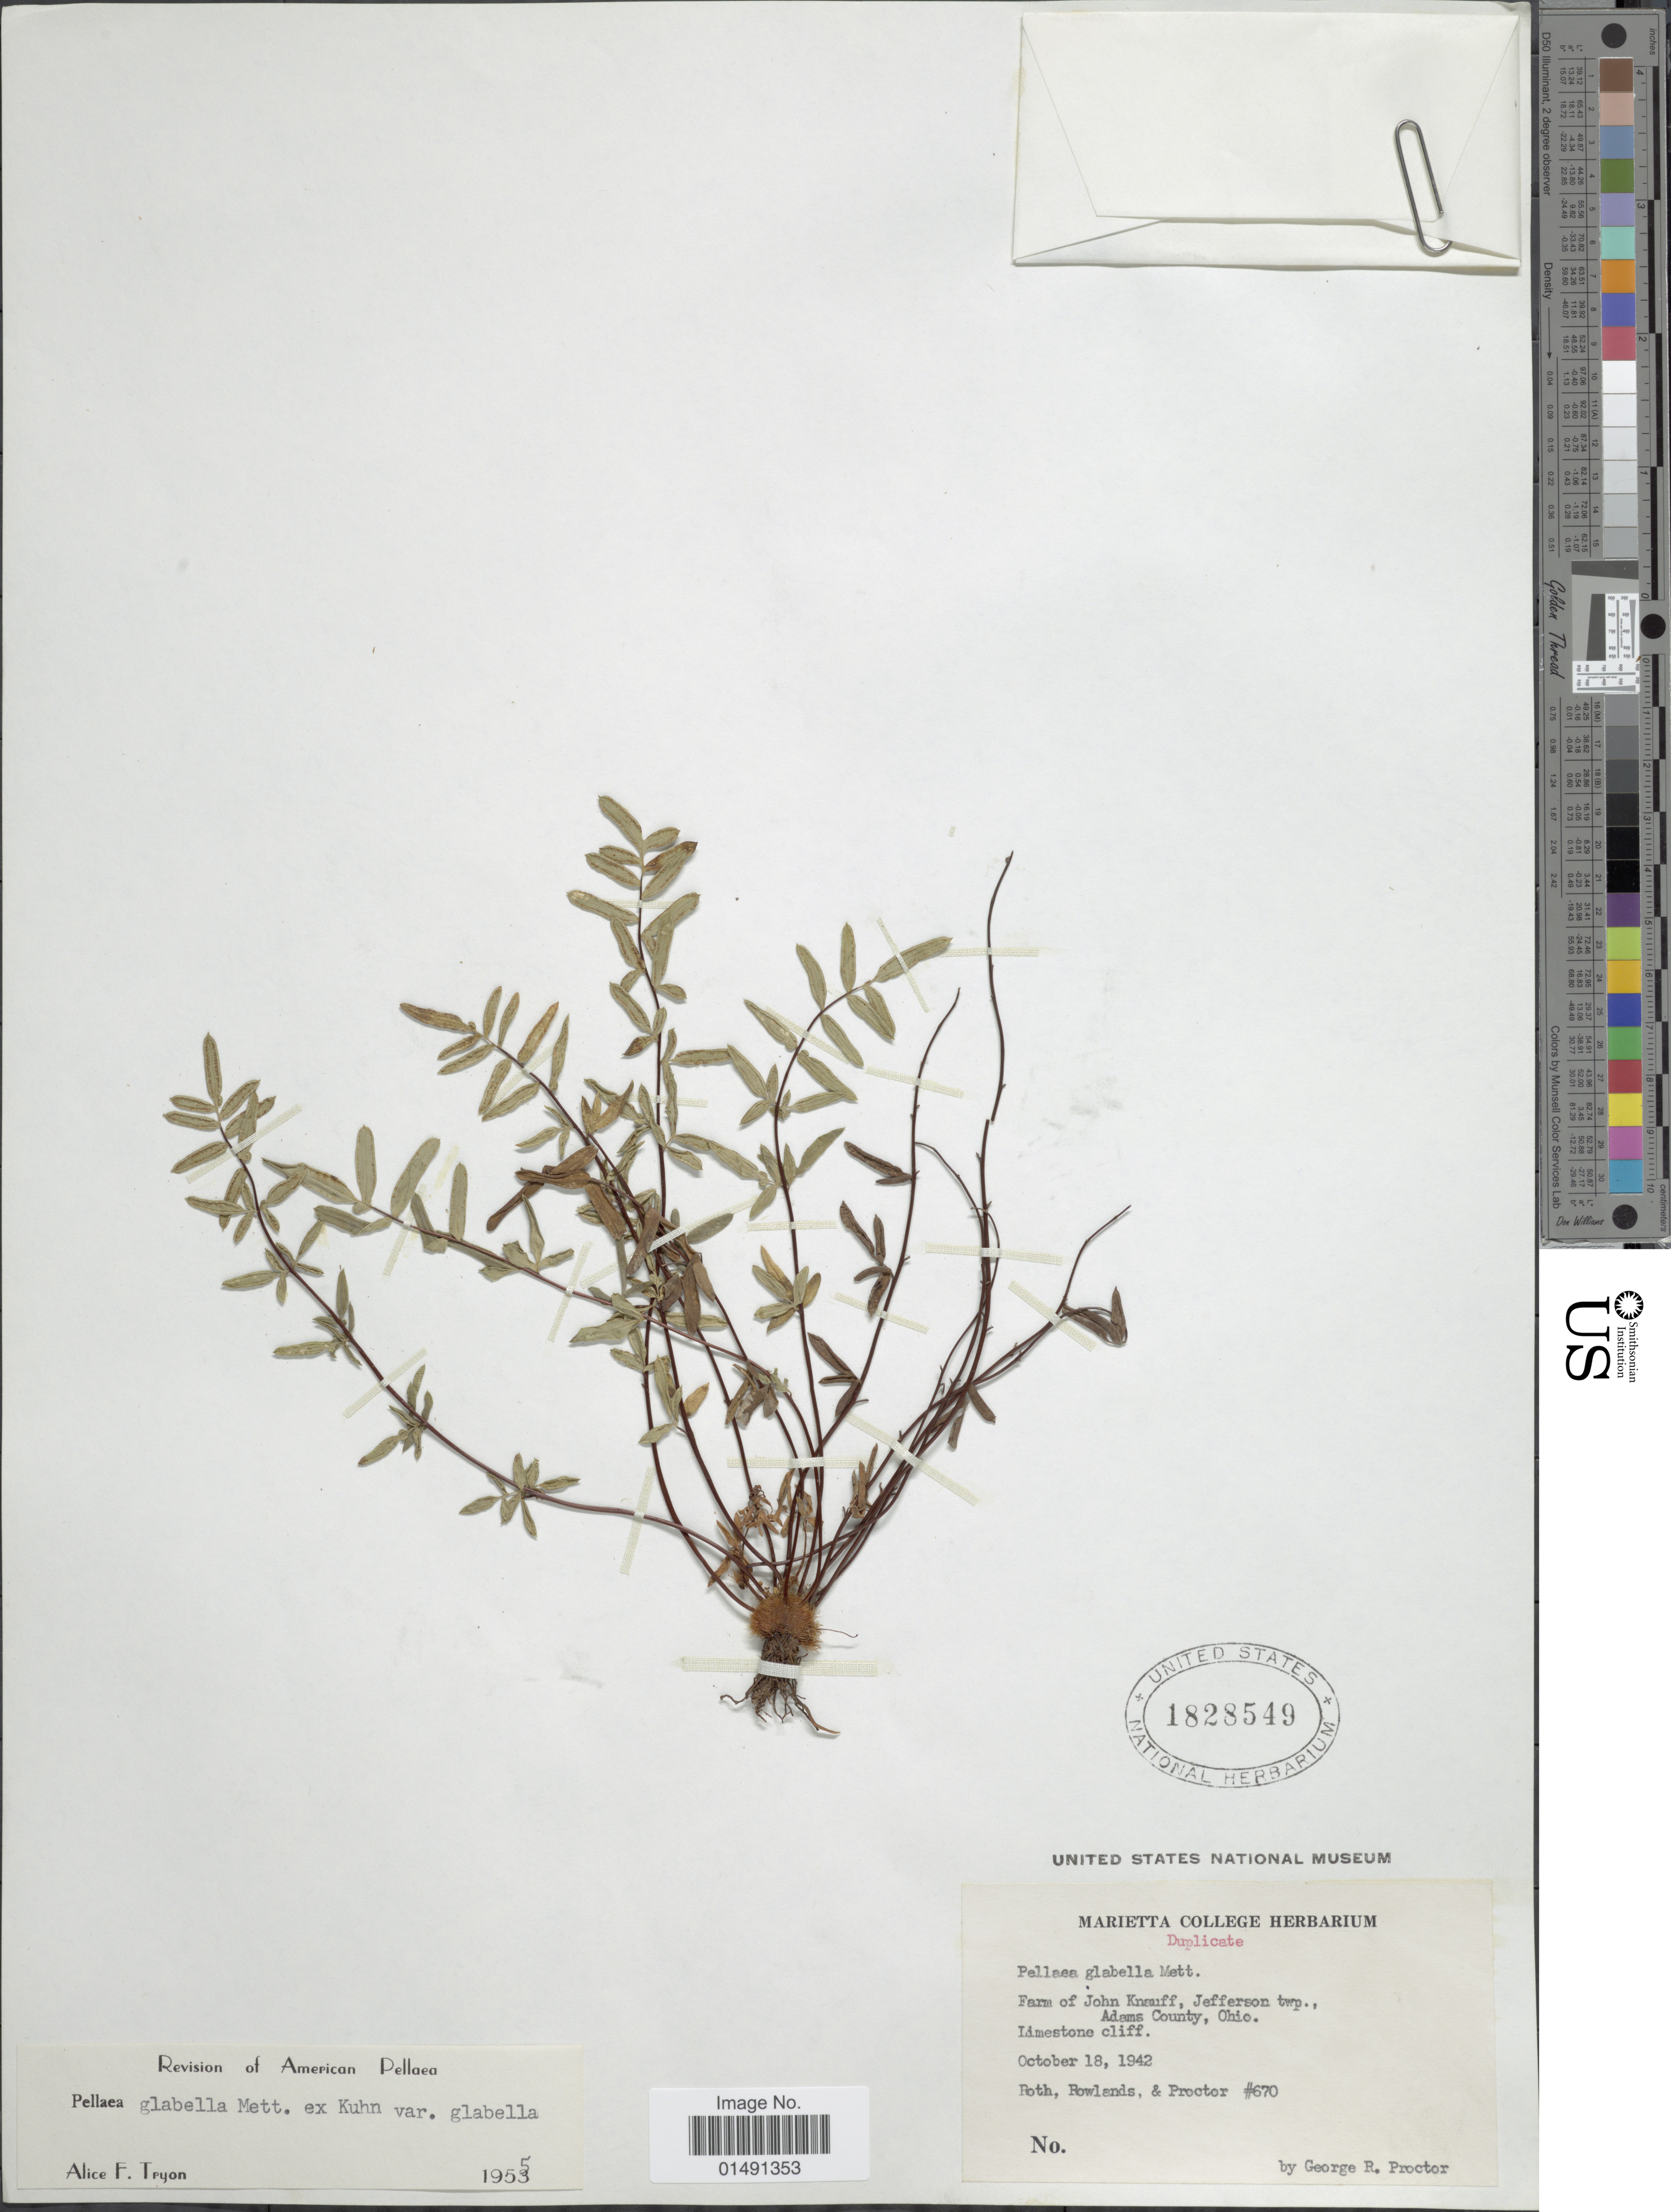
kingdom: Plantae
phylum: Tracheophyta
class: Polypodiopsida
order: Polypodiales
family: Pteridaceae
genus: Pellaea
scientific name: Pellaea glabella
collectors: -- Roth, -. Rowlands & -- Proctor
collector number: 670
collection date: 1942-10-18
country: United States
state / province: Ohio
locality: Farm of Jihn Knauff, Jefferson twp., Adams County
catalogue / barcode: US 1828549